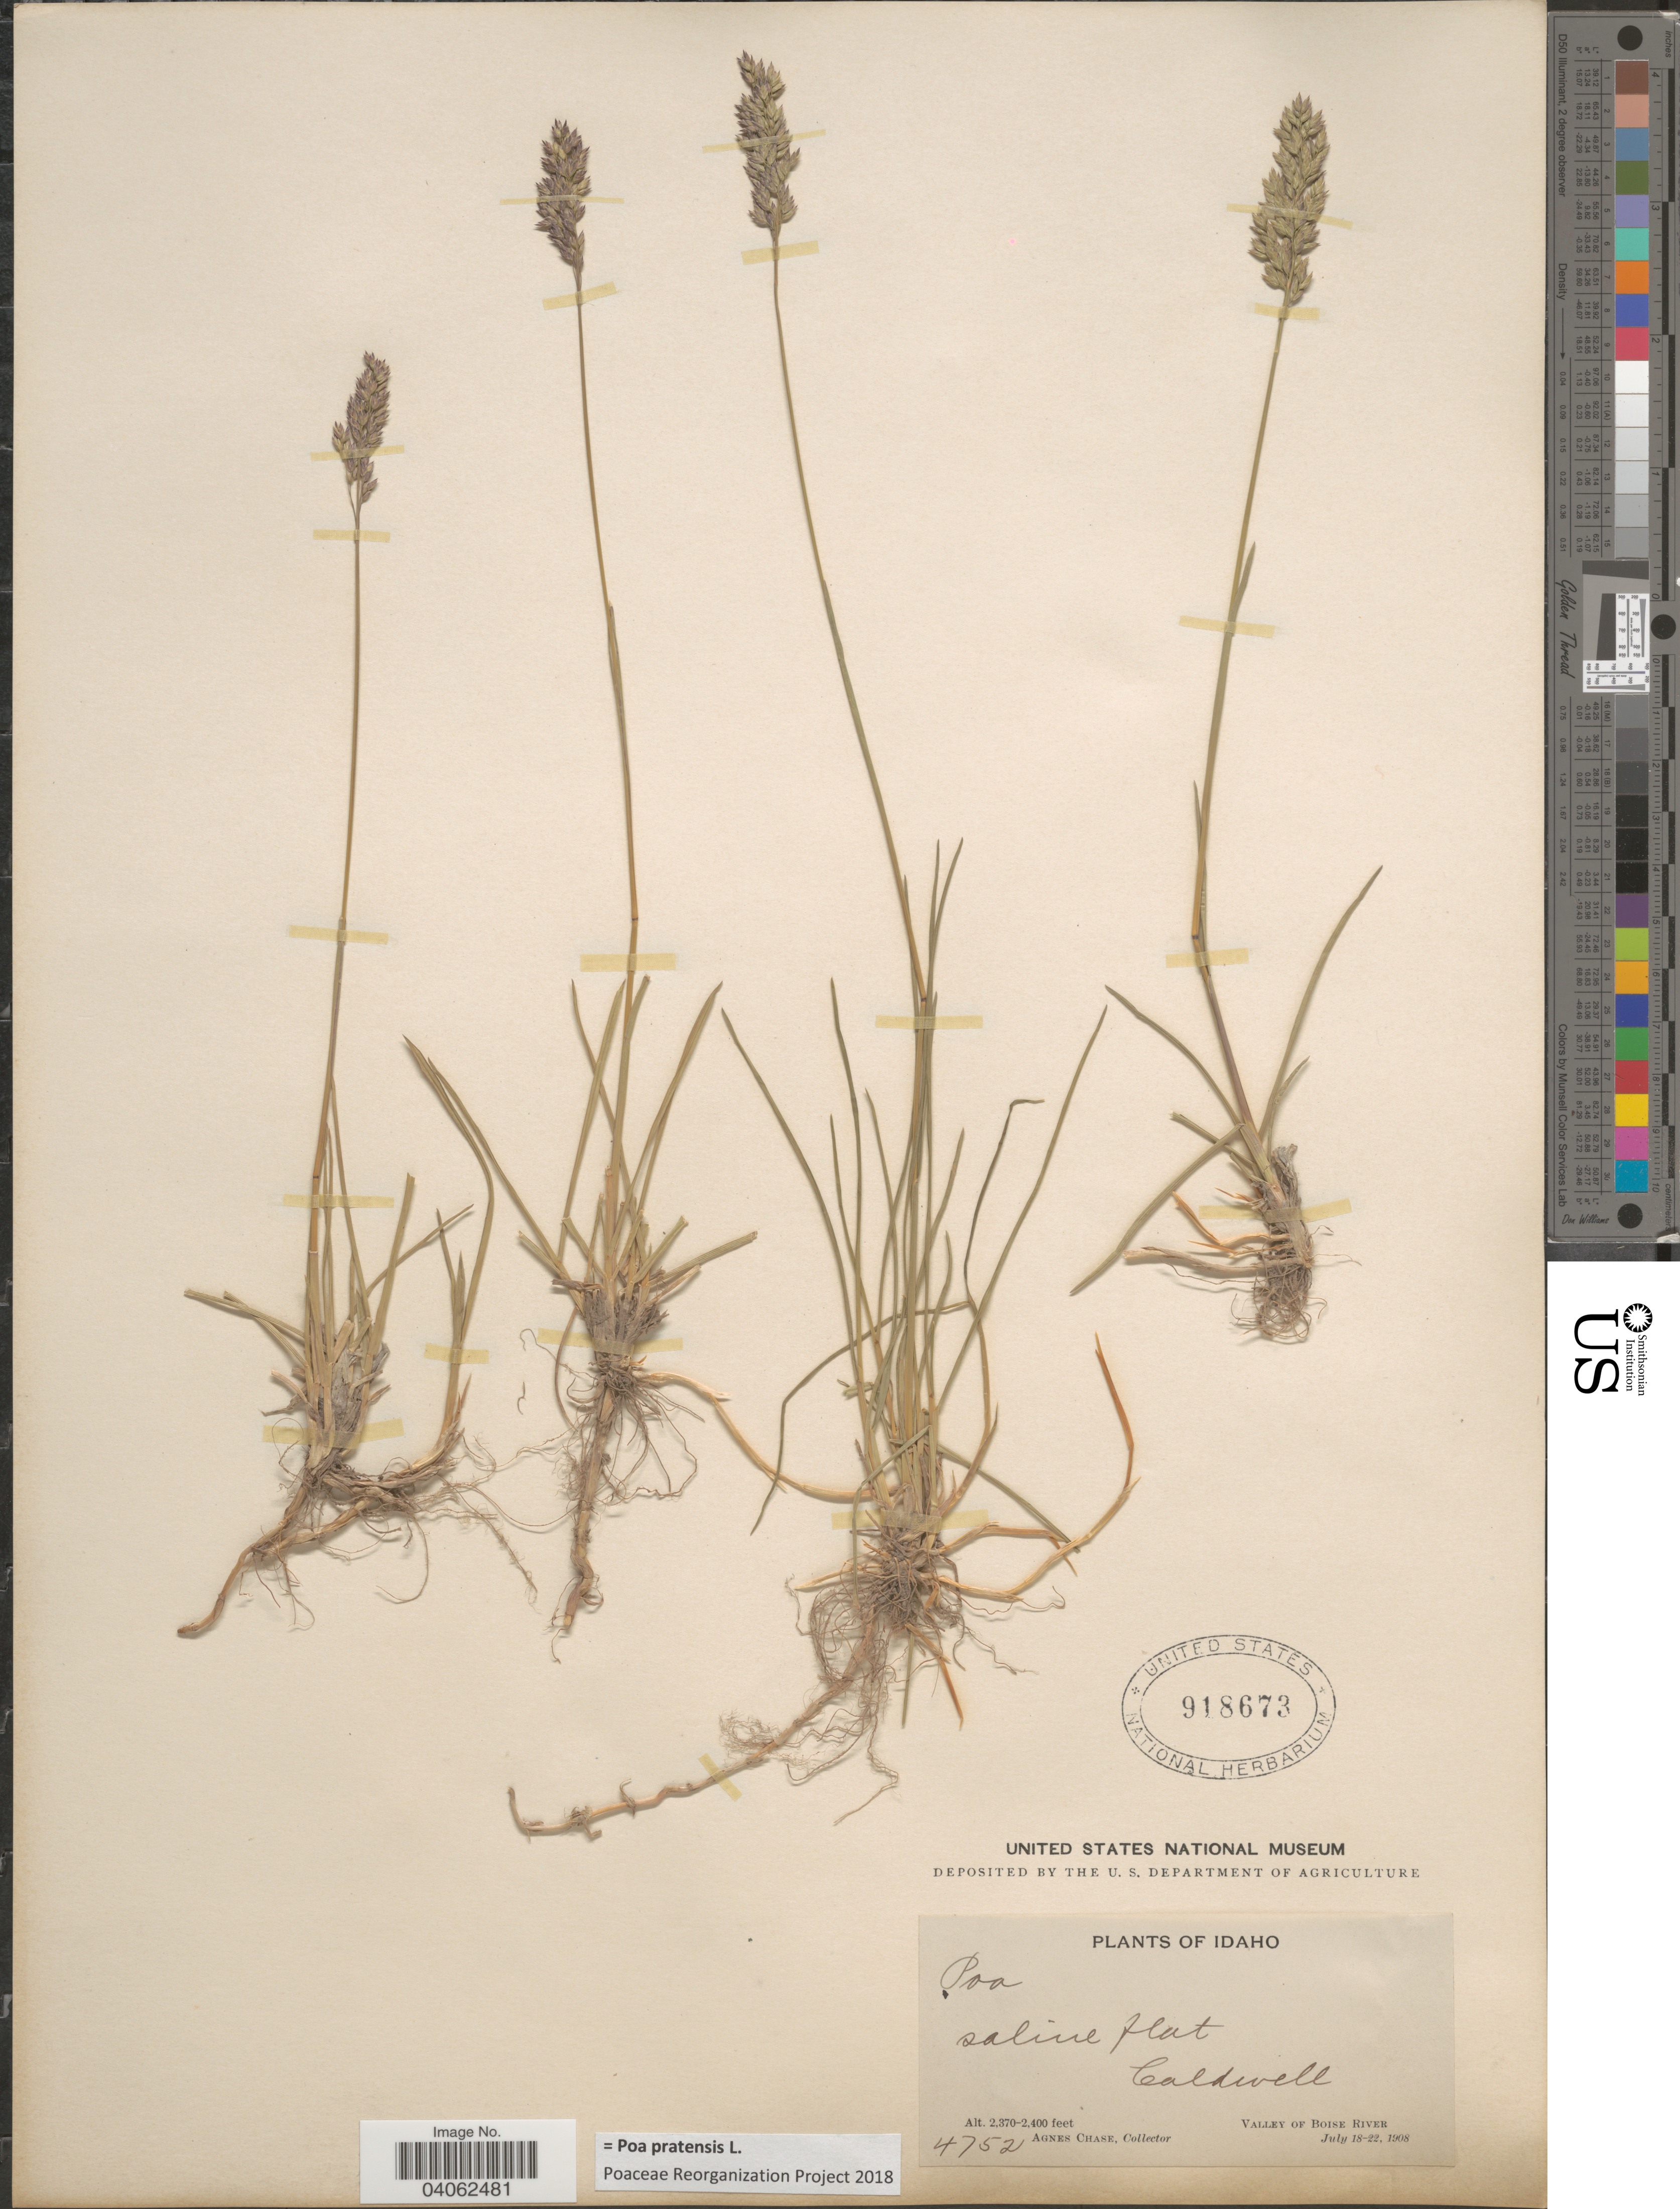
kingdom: Plantae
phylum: Tracheophyta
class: Liliopsida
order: Poales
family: Poaceae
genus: Poa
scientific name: Poa pratensis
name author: L.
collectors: A. Chase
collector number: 4752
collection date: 1908-07-18/1908-07-22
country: United States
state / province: Idaho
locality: Saline flat Caldwell. Valley of Boise River.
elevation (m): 722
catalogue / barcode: US 918673